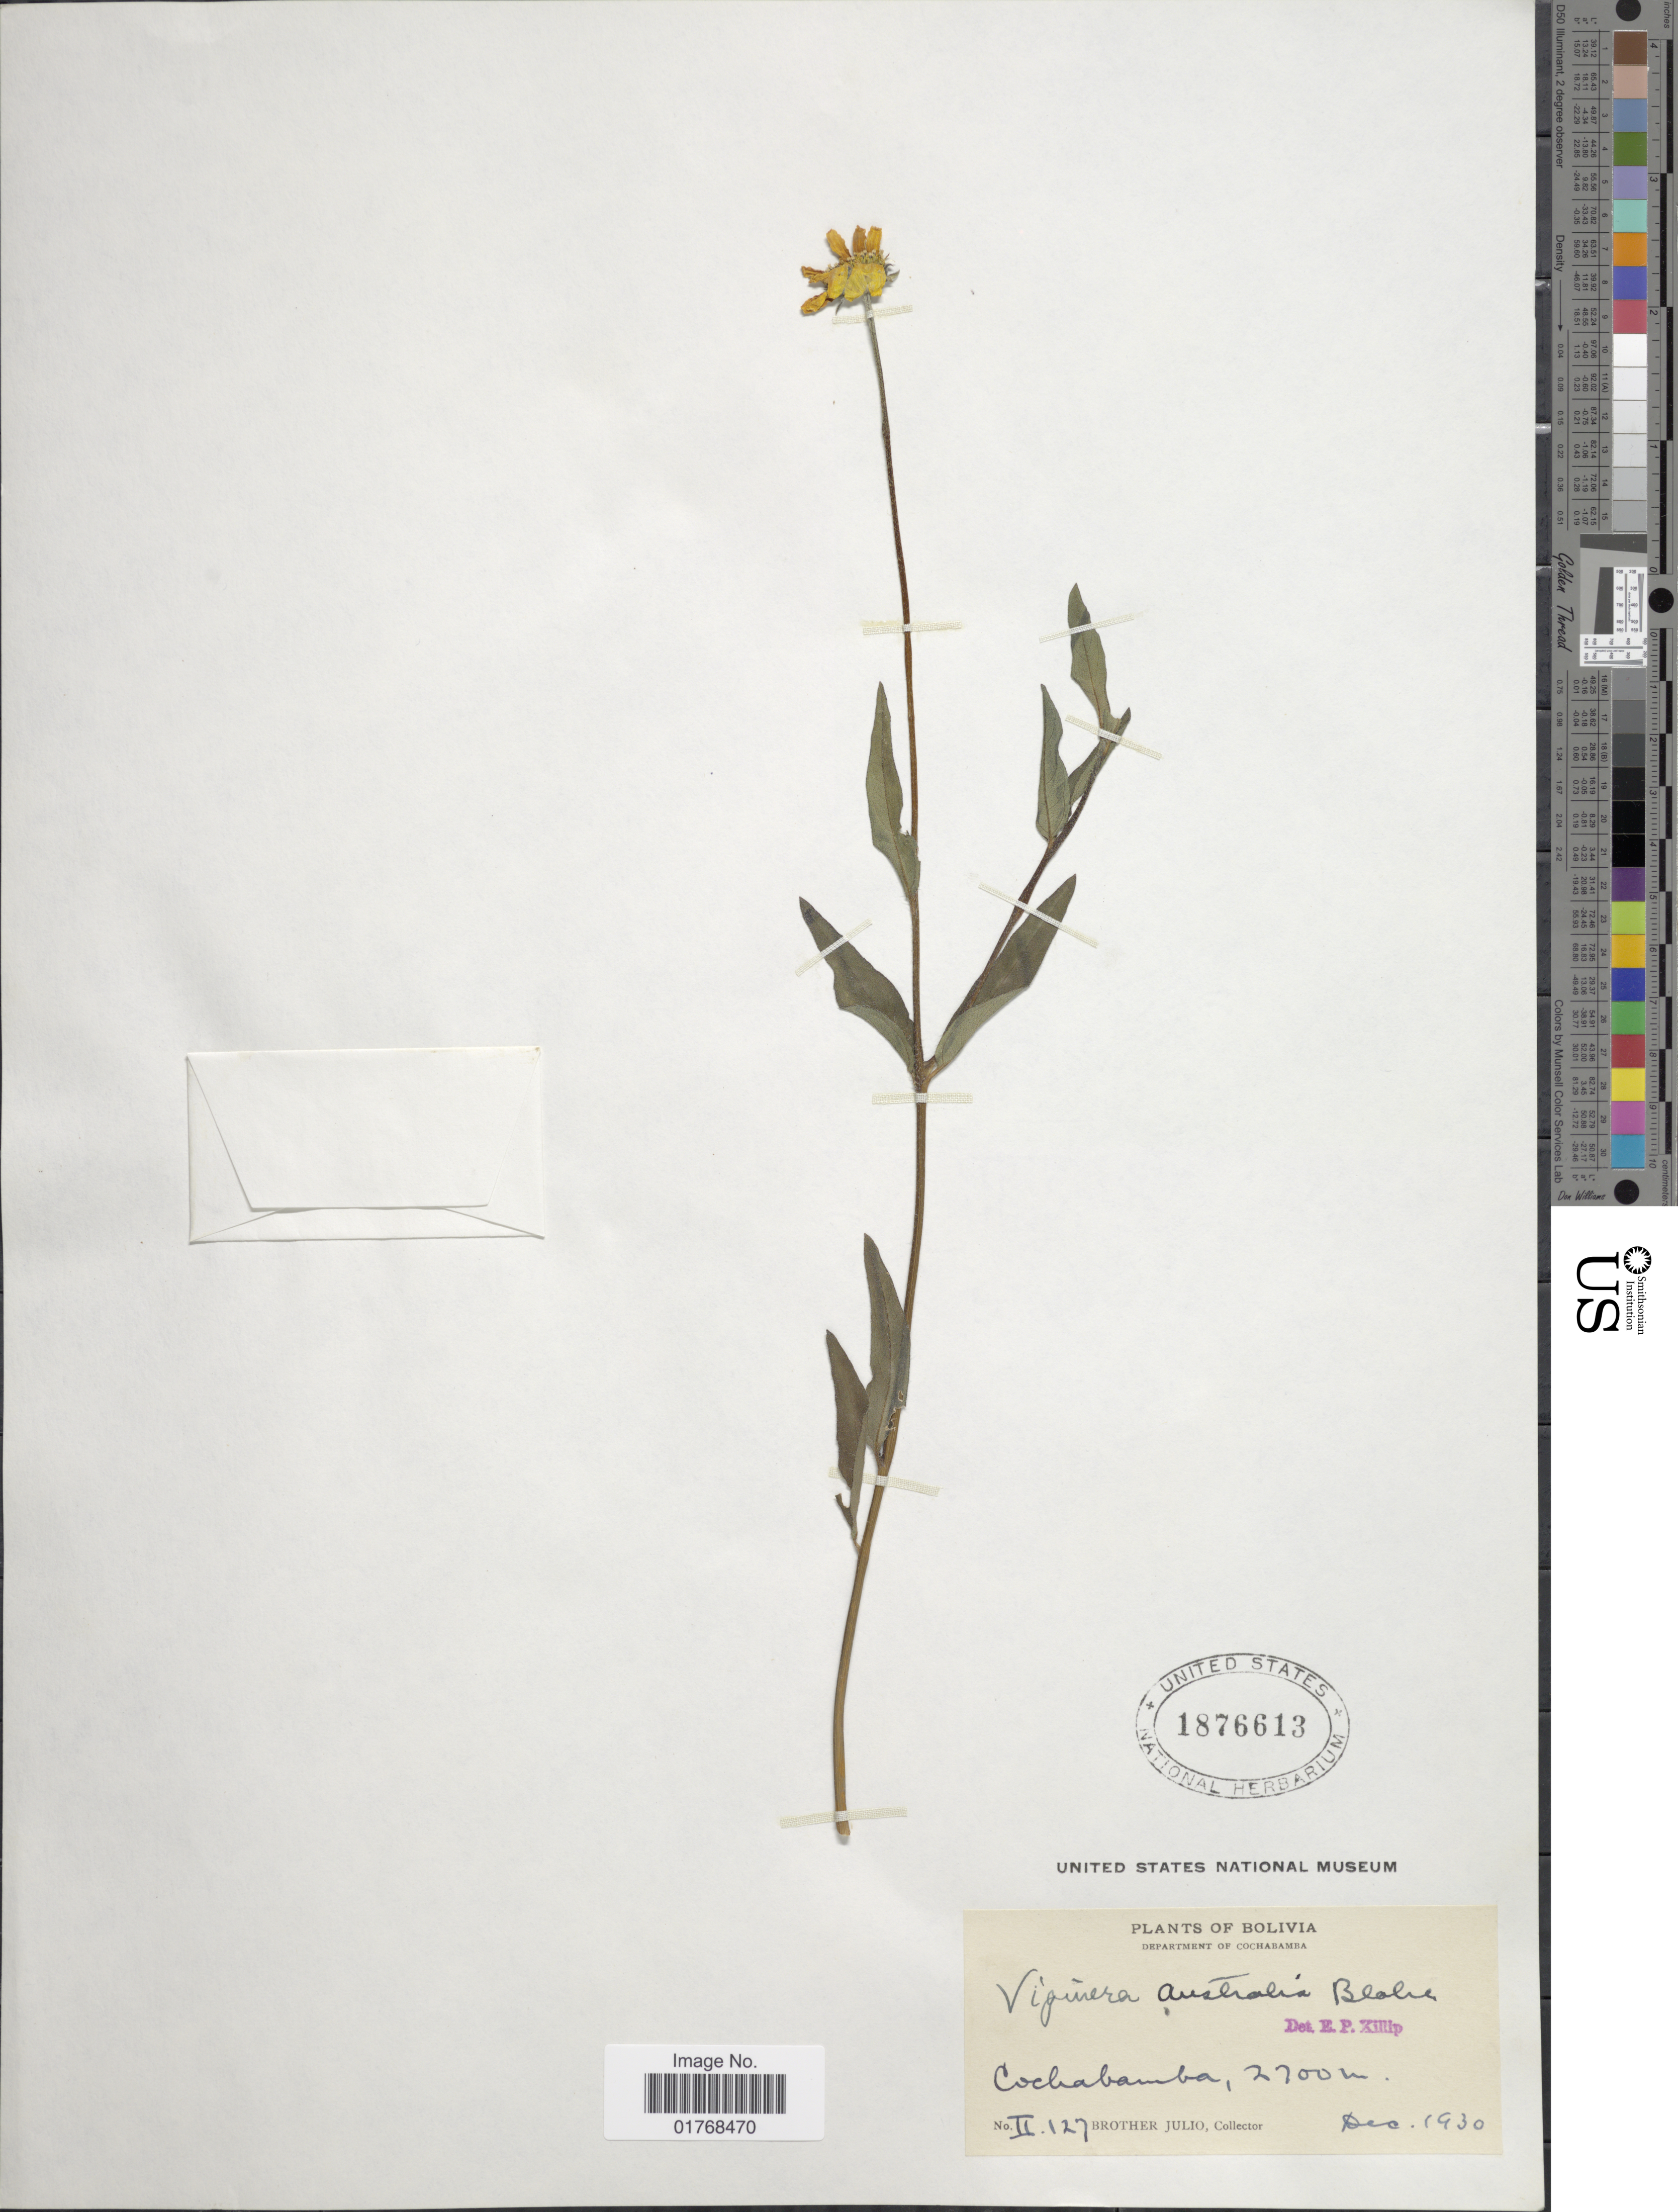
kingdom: Plantae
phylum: Tracheophyta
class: Magnoliopsida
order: Asterales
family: Asteraceae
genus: Viguiera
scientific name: Viguiera australis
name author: Blake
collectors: Bro. Julio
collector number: II.127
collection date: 1930-12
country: Bolivia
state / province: Cochabamba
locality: Bolivia. Department of Cochabamba. Cochabamba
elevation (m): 2700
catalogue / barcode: US 1876613